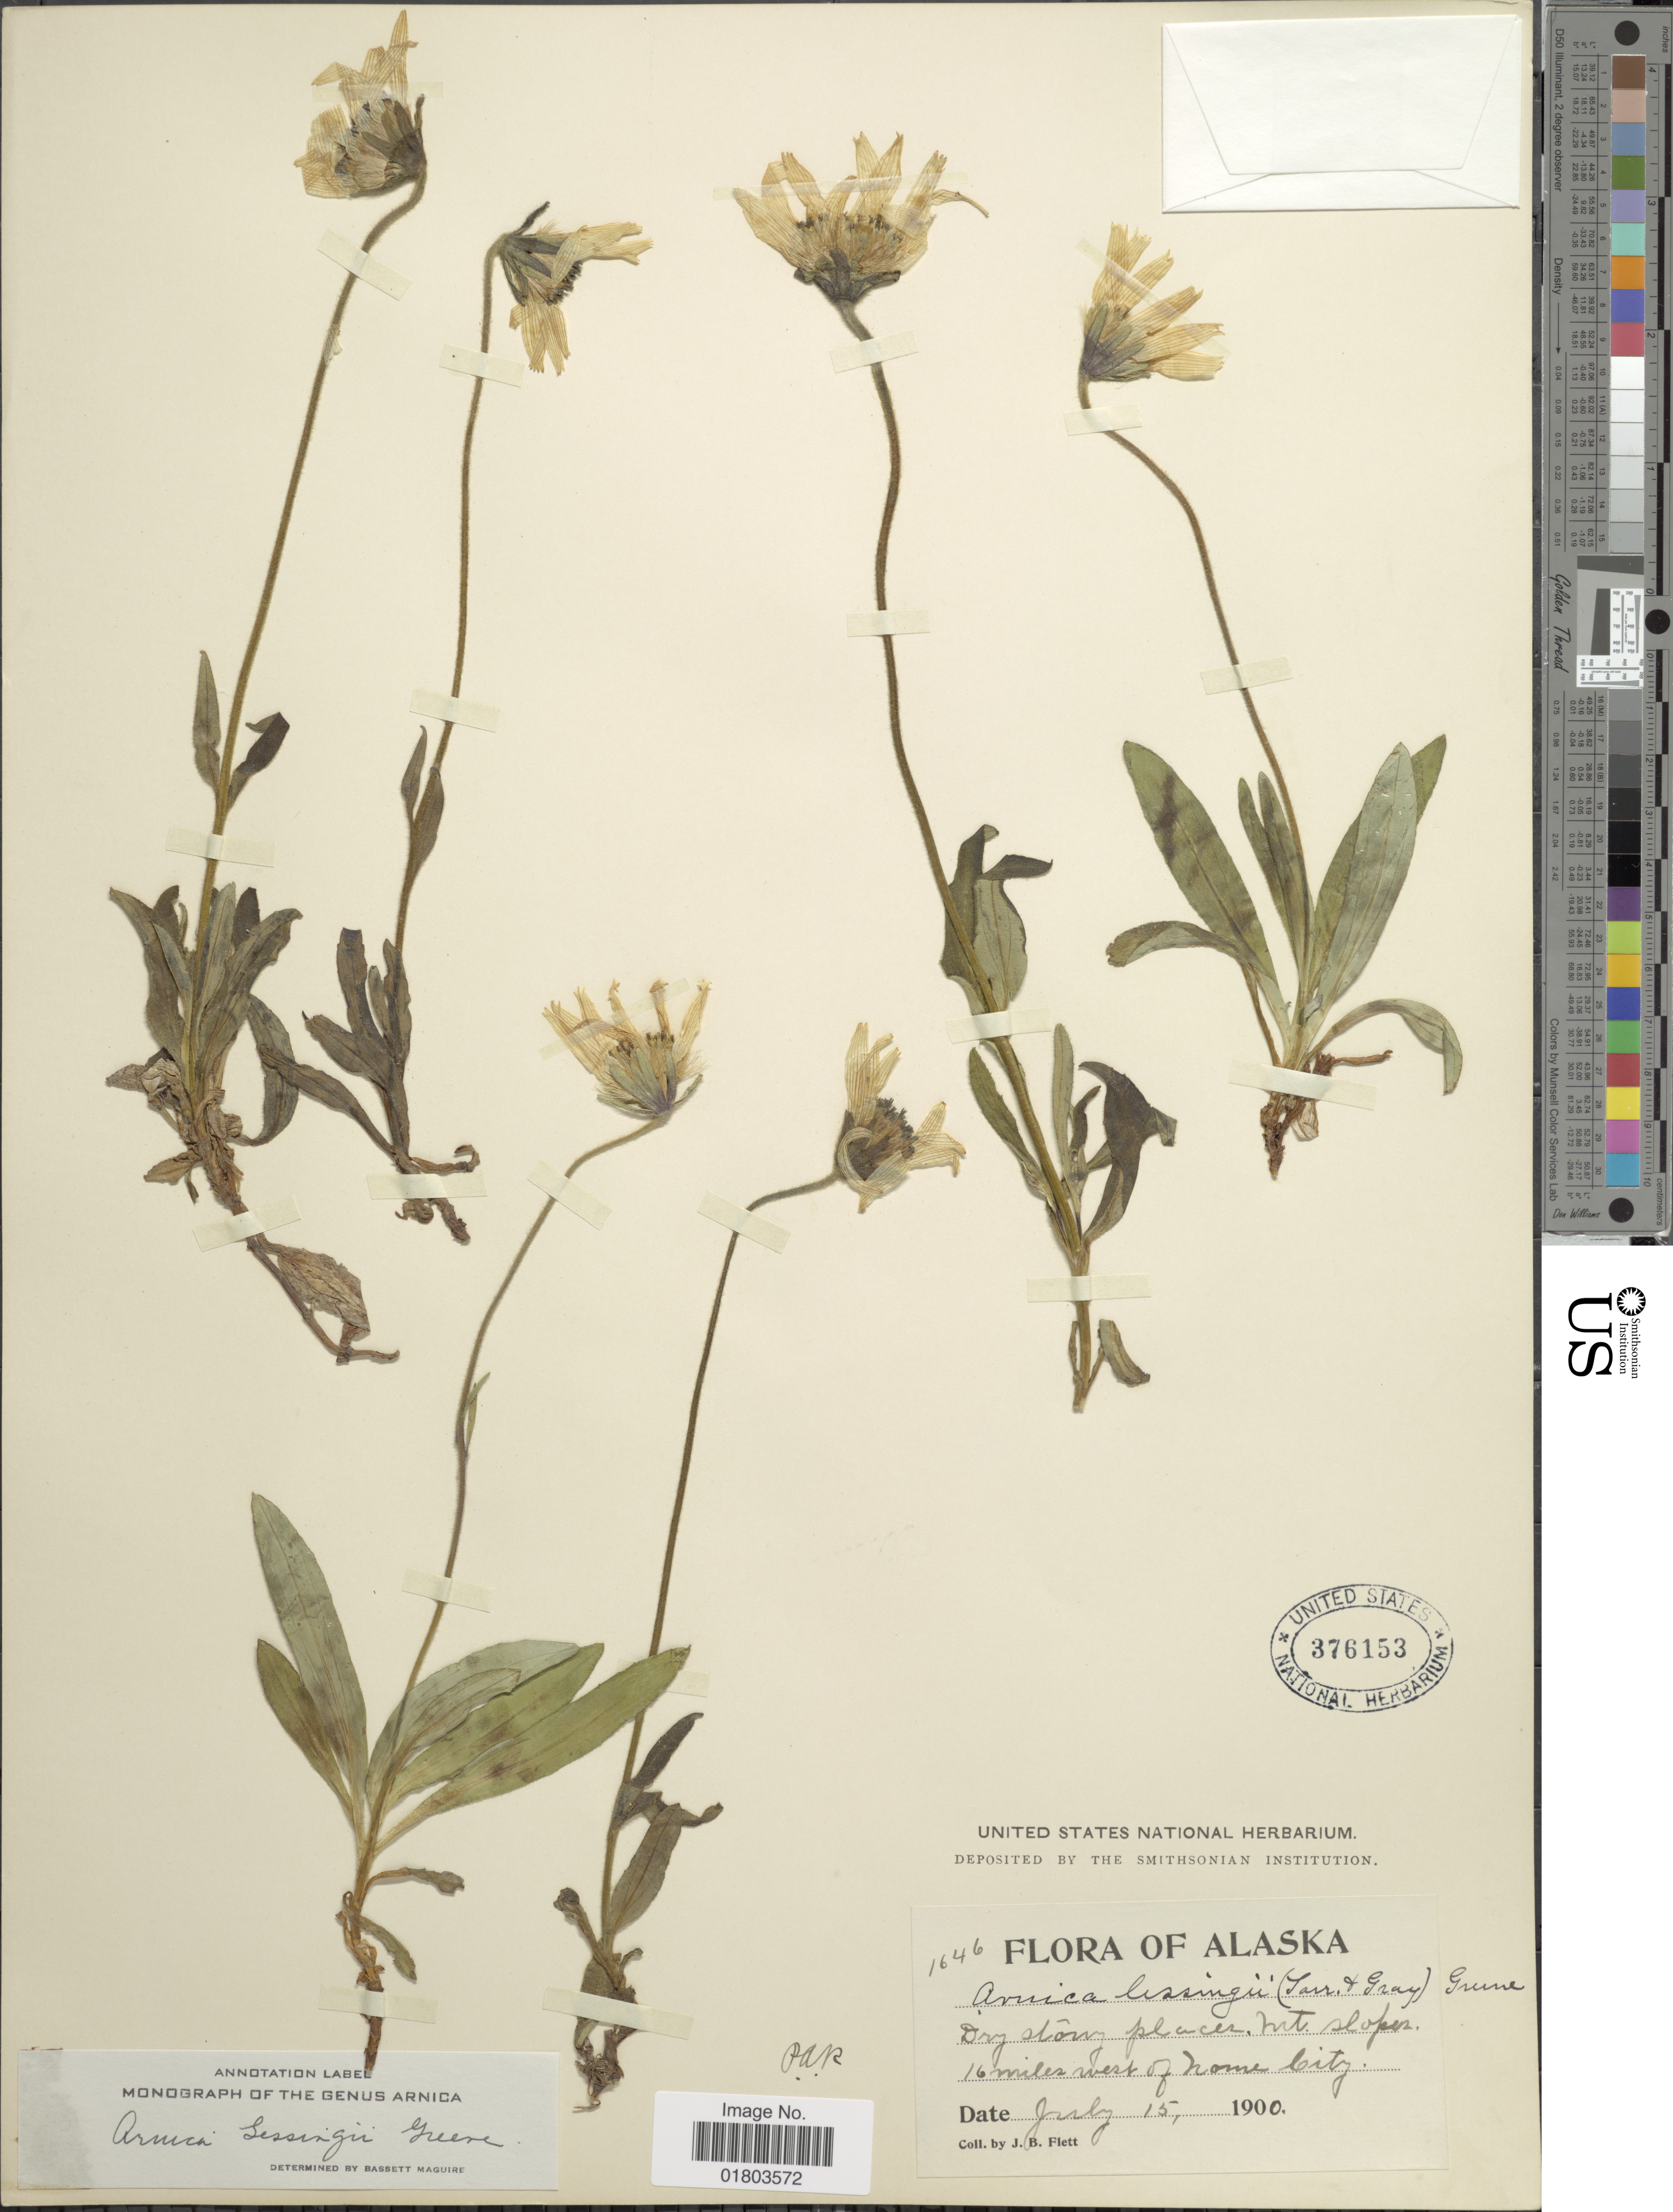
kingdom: Plantae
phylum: Tracheophyta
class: Magnoliopsida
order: Asterales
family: Asteraceae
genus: Arnica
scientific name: Arnica lessingii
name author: (Torr. & A. Gray) Greene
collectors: J. Flett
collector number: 1646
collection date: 1900-07-15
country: United States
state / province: Alaska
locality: Dry stony placer mt slopes, 16 miles west of Nome City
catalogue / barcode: US 376153